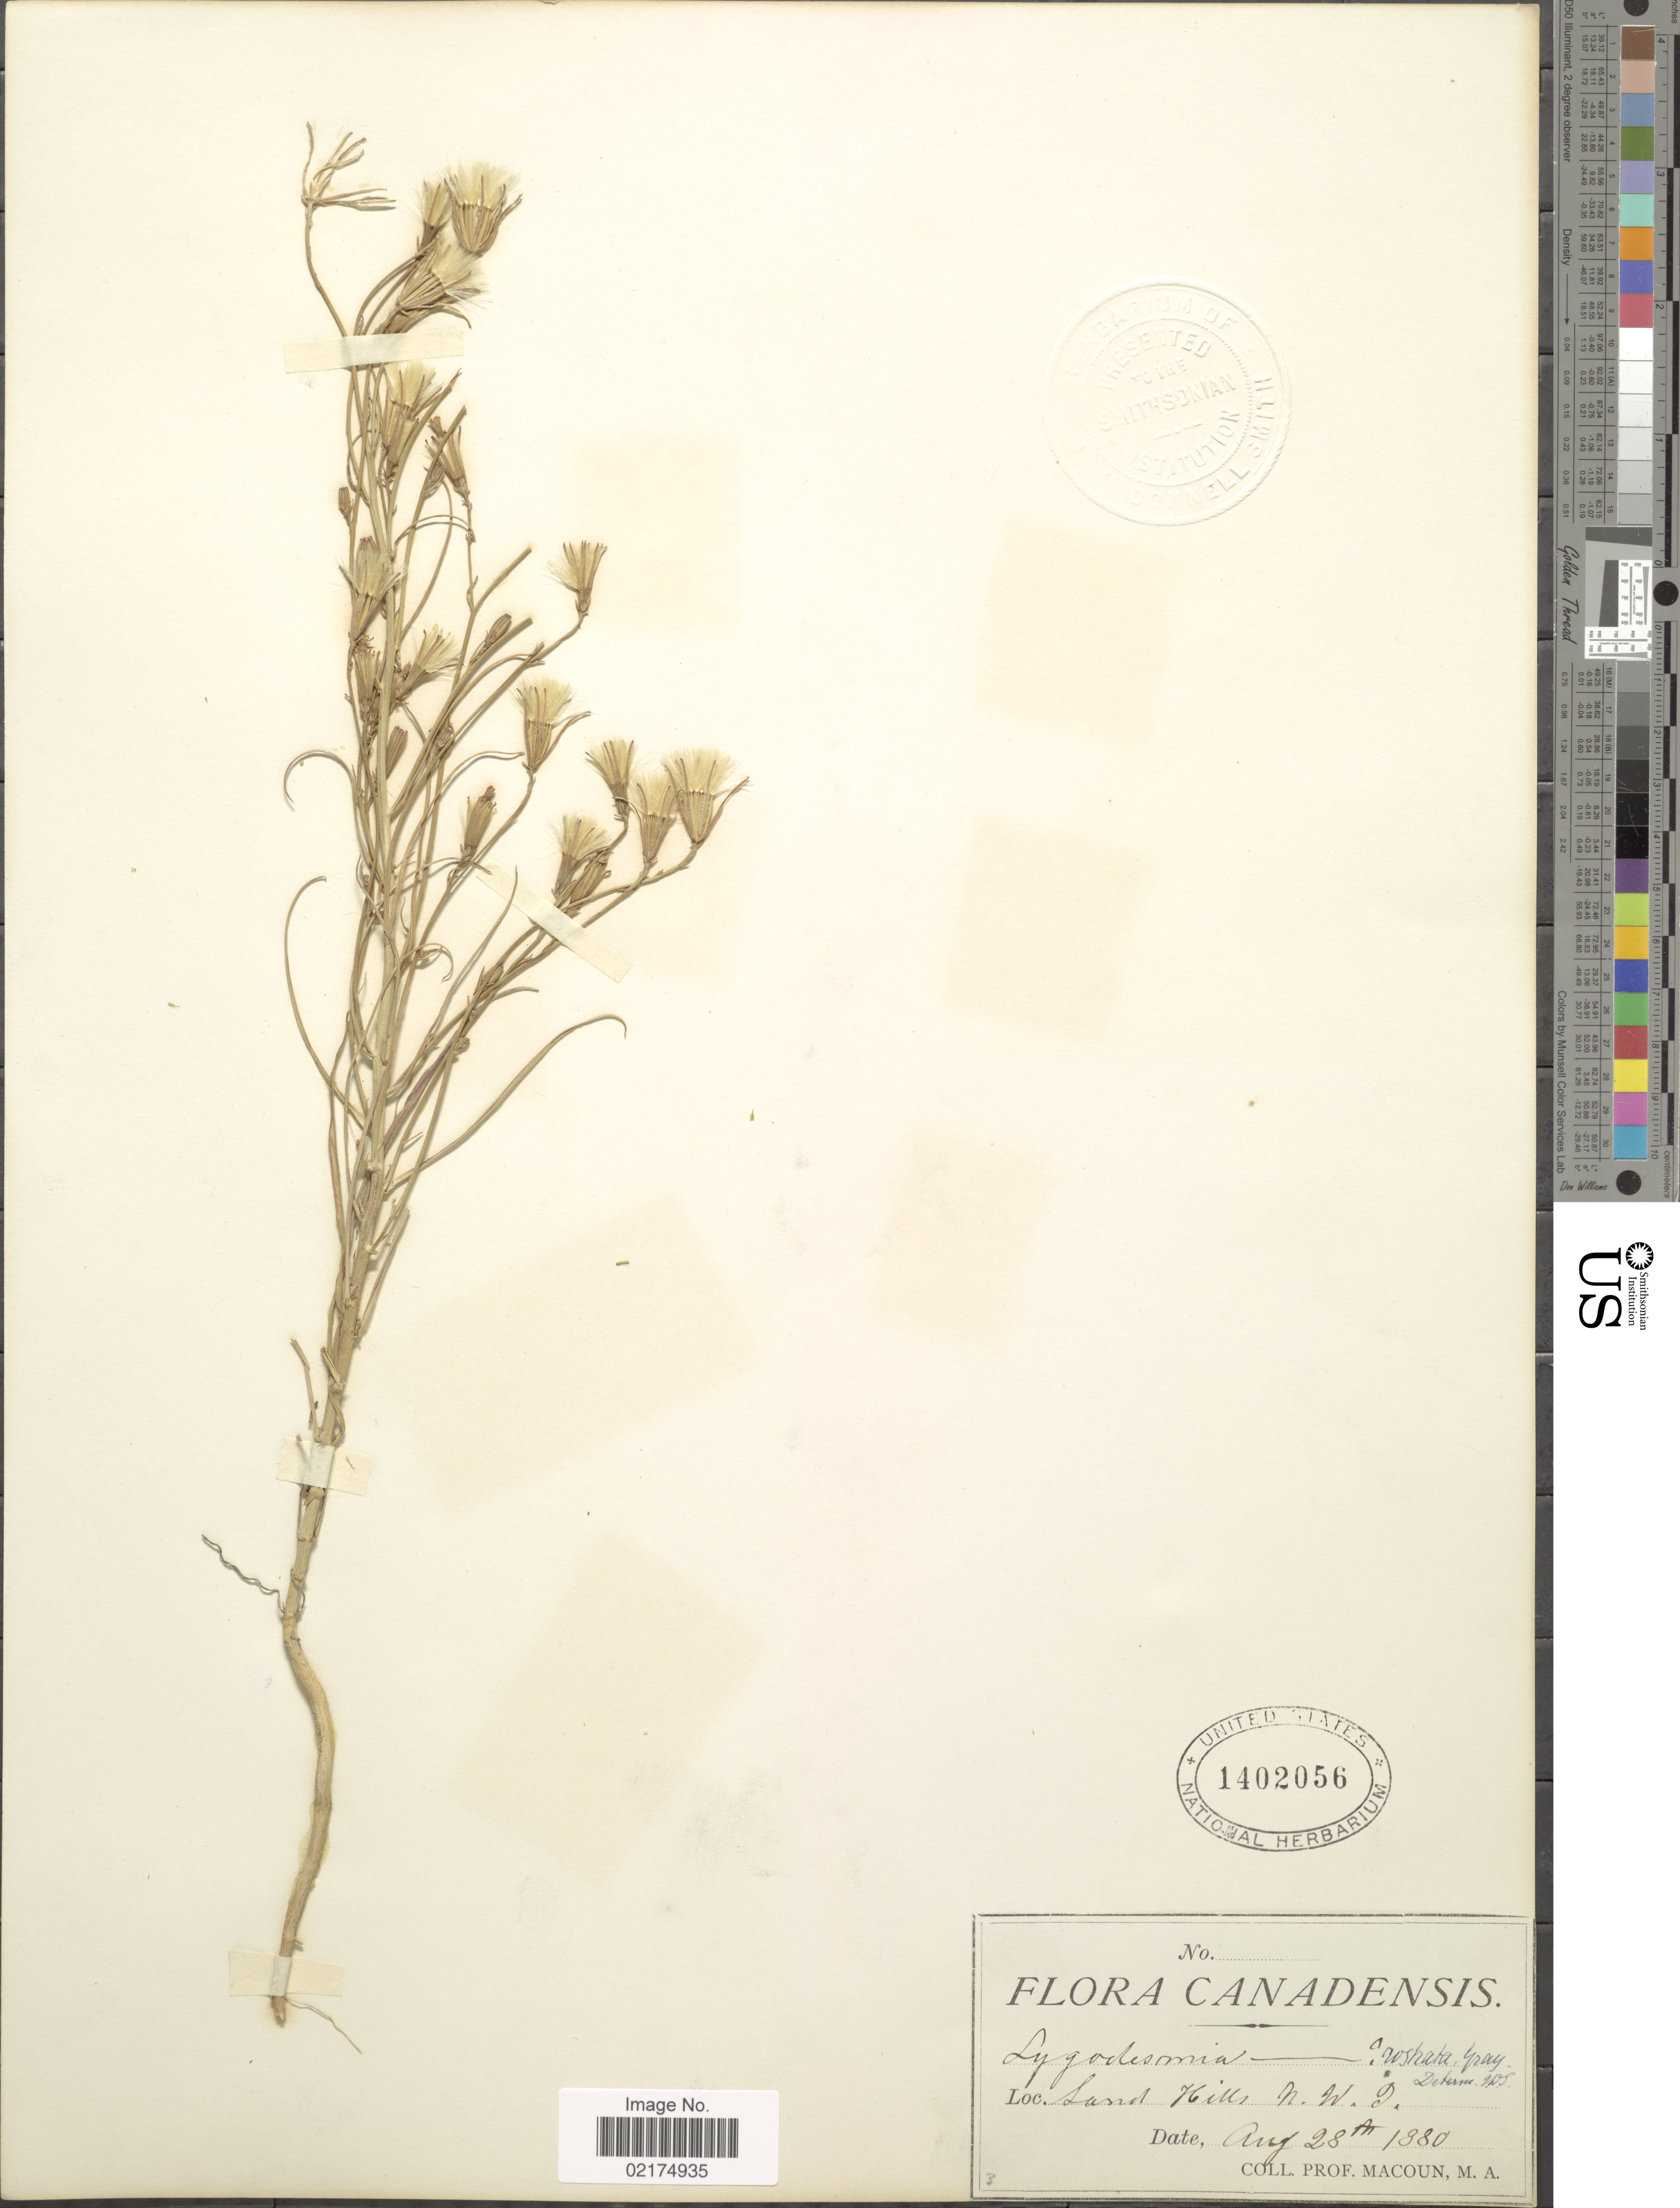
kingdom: Plantae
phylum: Tracheophyta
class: Magnoliopsida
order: Asterales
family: Asteraceae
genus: Shinnersoseris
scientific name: Shinnersoseris rostrata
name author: (A. Gray) Tomb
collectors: -- Macoun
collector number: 3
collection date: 1880-08-28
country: Canada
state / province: Northwest Territories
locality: Land Hills, N.W.T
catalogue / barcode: US 1402056